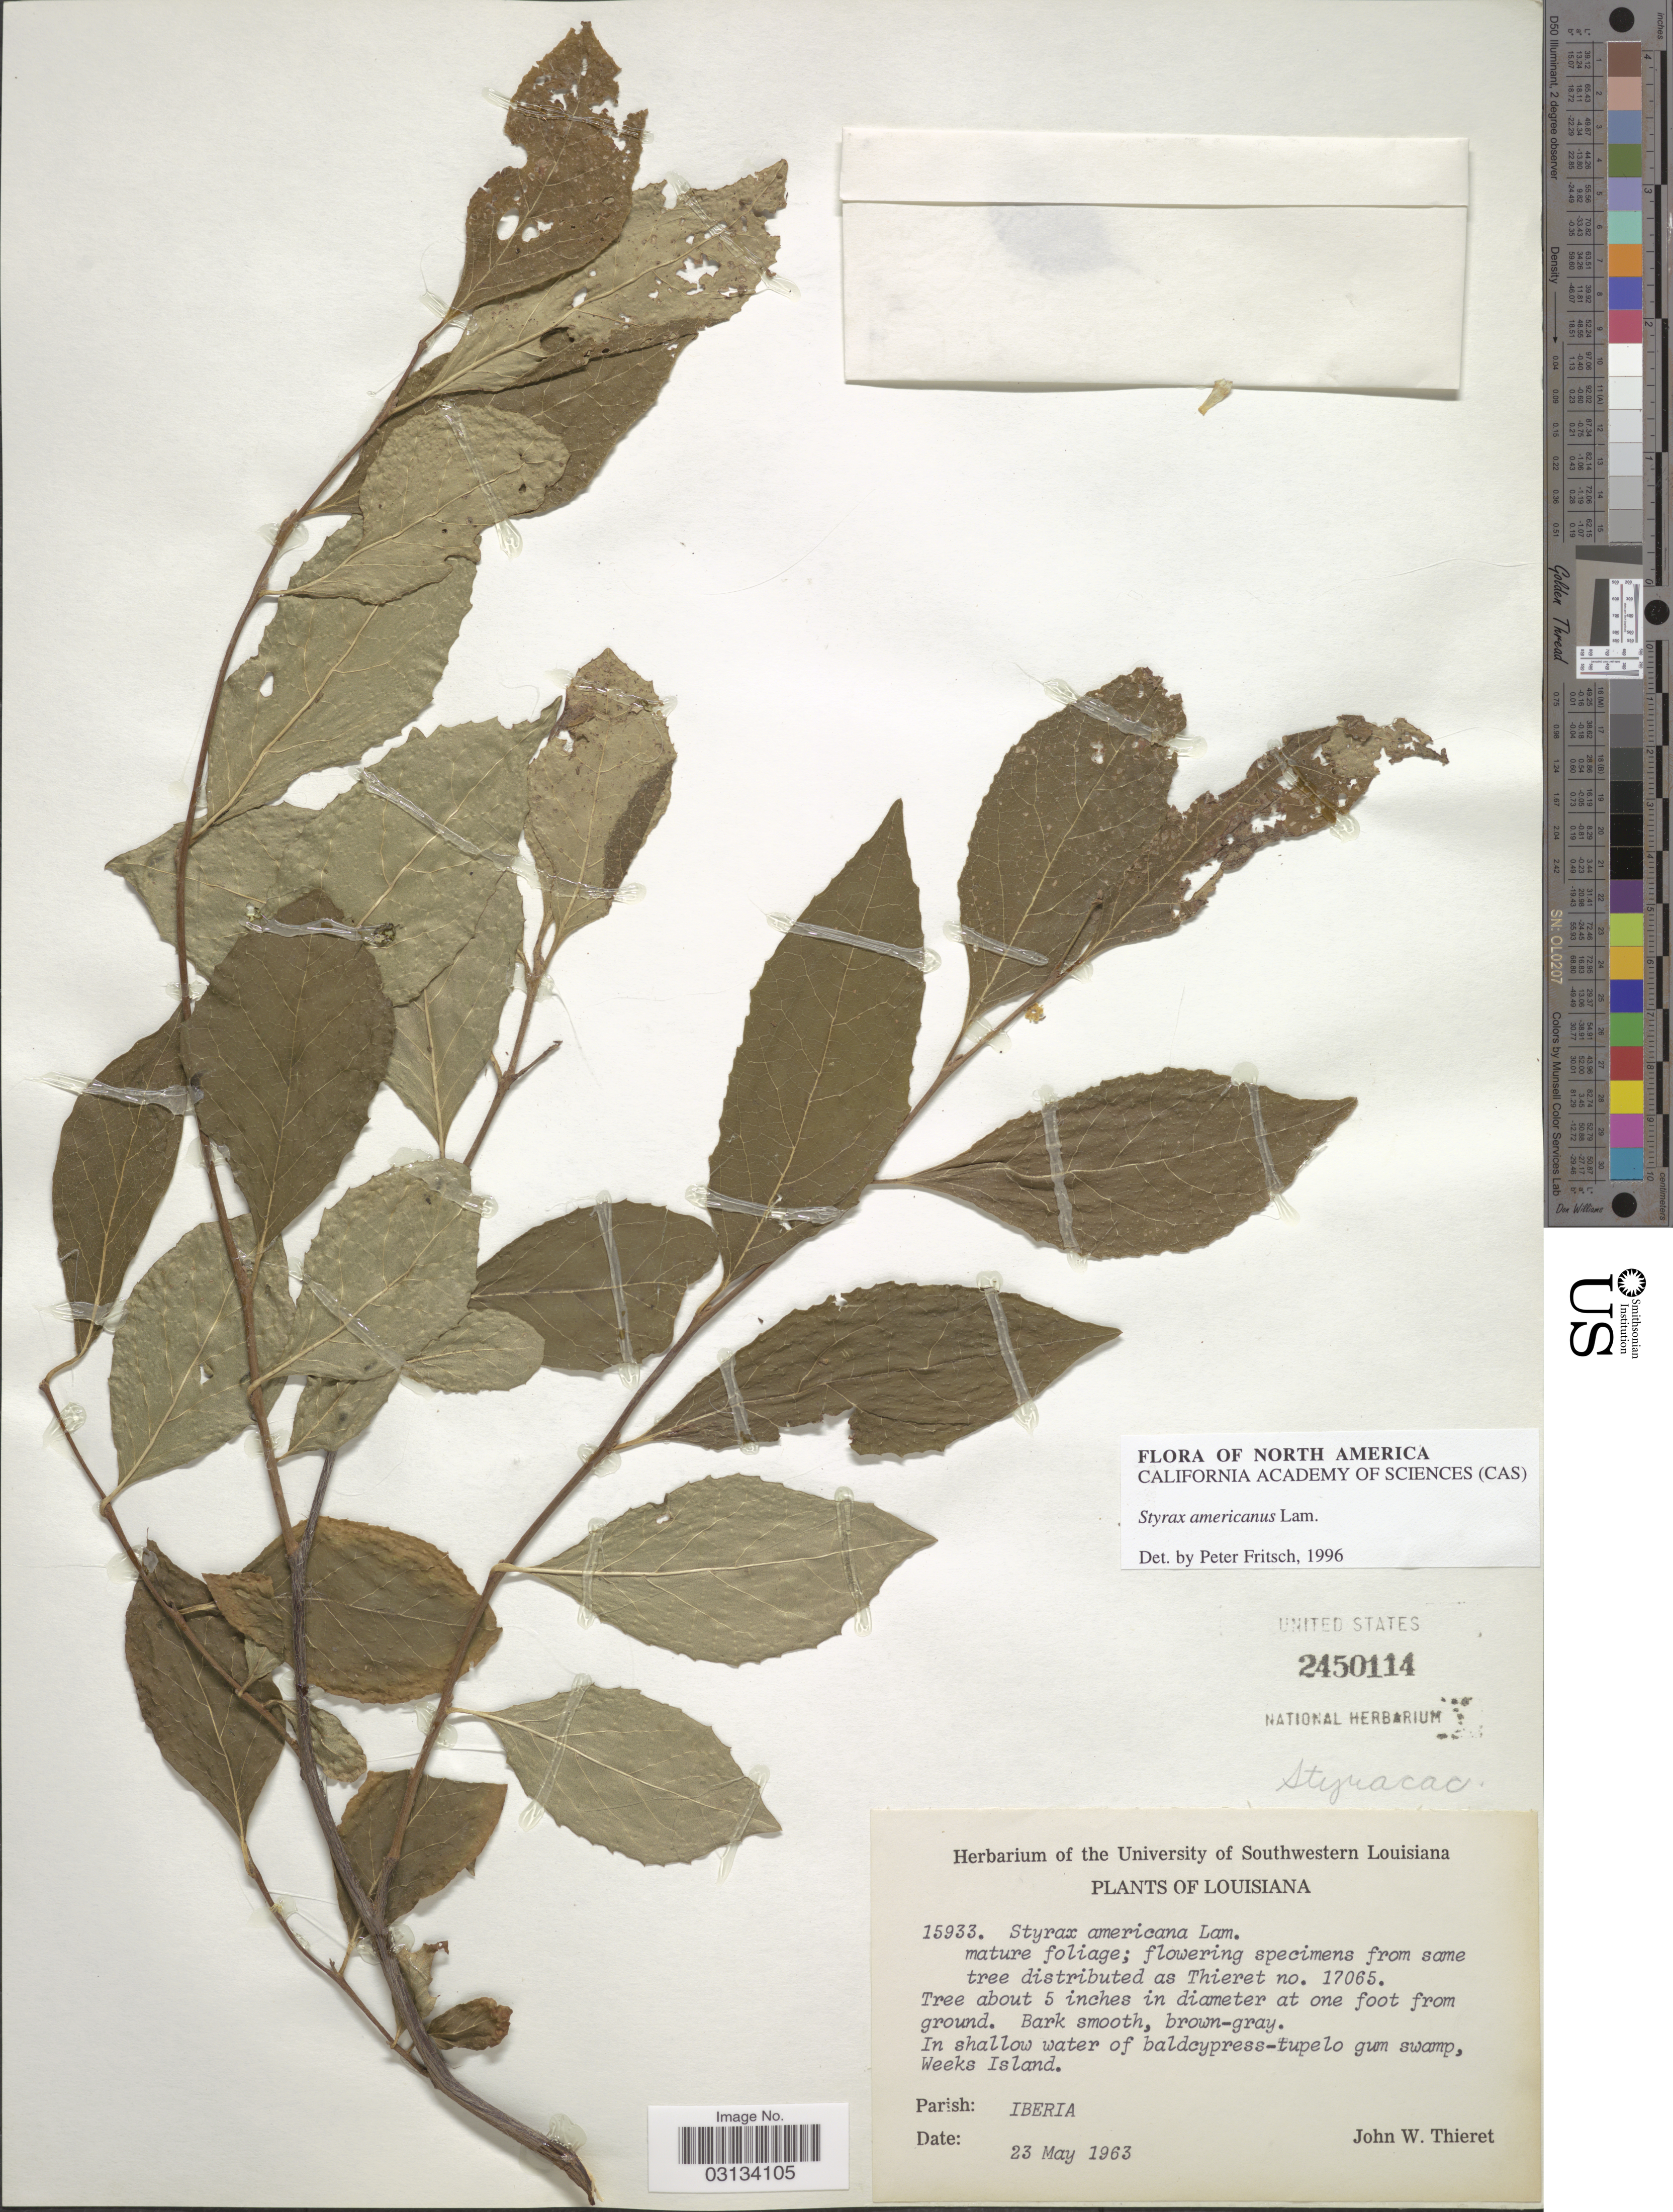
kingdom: Plantae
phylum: Tracheophyta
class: Magnoliopsida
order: Ericales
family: Styracaceae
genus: Styrax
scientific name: Styrax americanus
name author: Lam.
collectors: J. W. Thieret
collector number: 15933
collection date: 1963-05-23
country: United States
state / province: Louisiana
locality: Weeks Island. Parish: Iberia.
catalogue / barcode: US 2450114